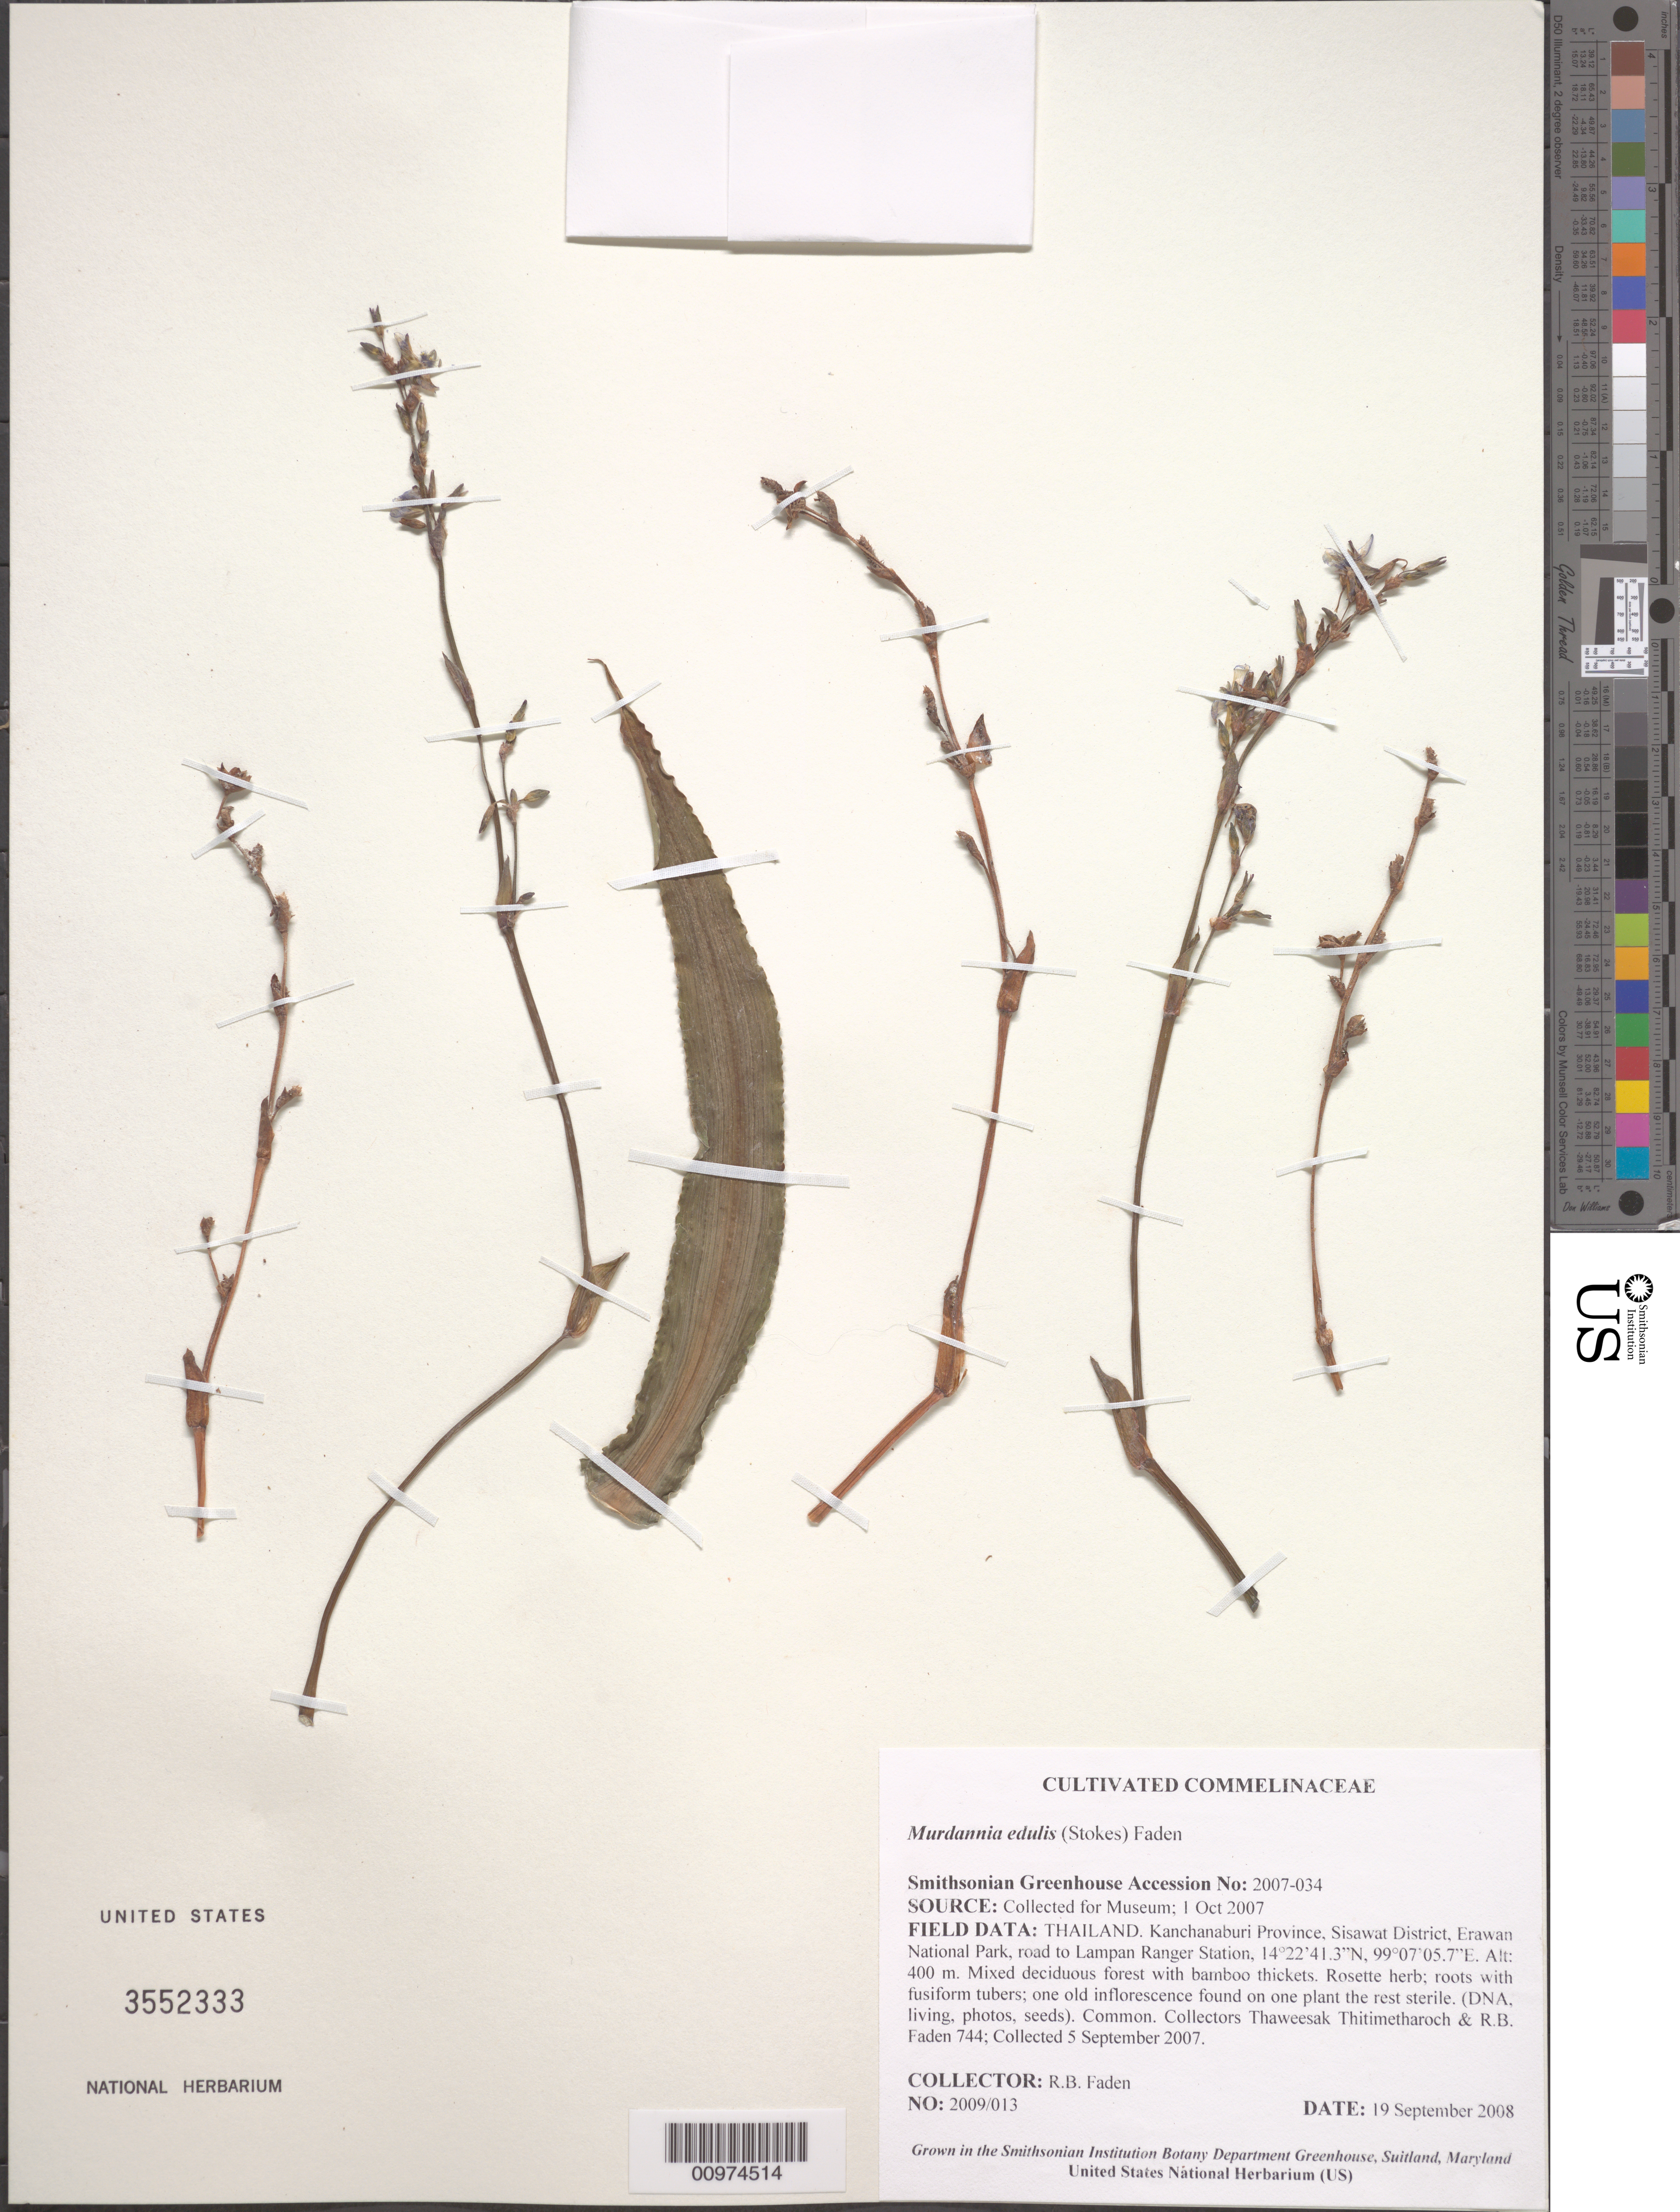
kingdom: Plantae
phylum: Tracheophyta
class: Liliopsida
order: Commelinales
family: Commelinaceae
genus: Murdannia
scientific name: Murdannia edulis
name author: (Stokes) Faden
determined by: Faden, Robert B., (US), Smithsonian Institution - National Museum of Natural History (UNITED STATES)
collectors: R. B. Faden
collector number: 2009/013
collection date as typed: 19 Sep 2008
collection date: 2008-09-19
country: Thailand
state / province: Kanchanaburi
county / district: Sisawat District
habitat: Mixed deciduous forest with bamboo thickets.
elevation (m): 400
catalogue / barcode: US 3552333